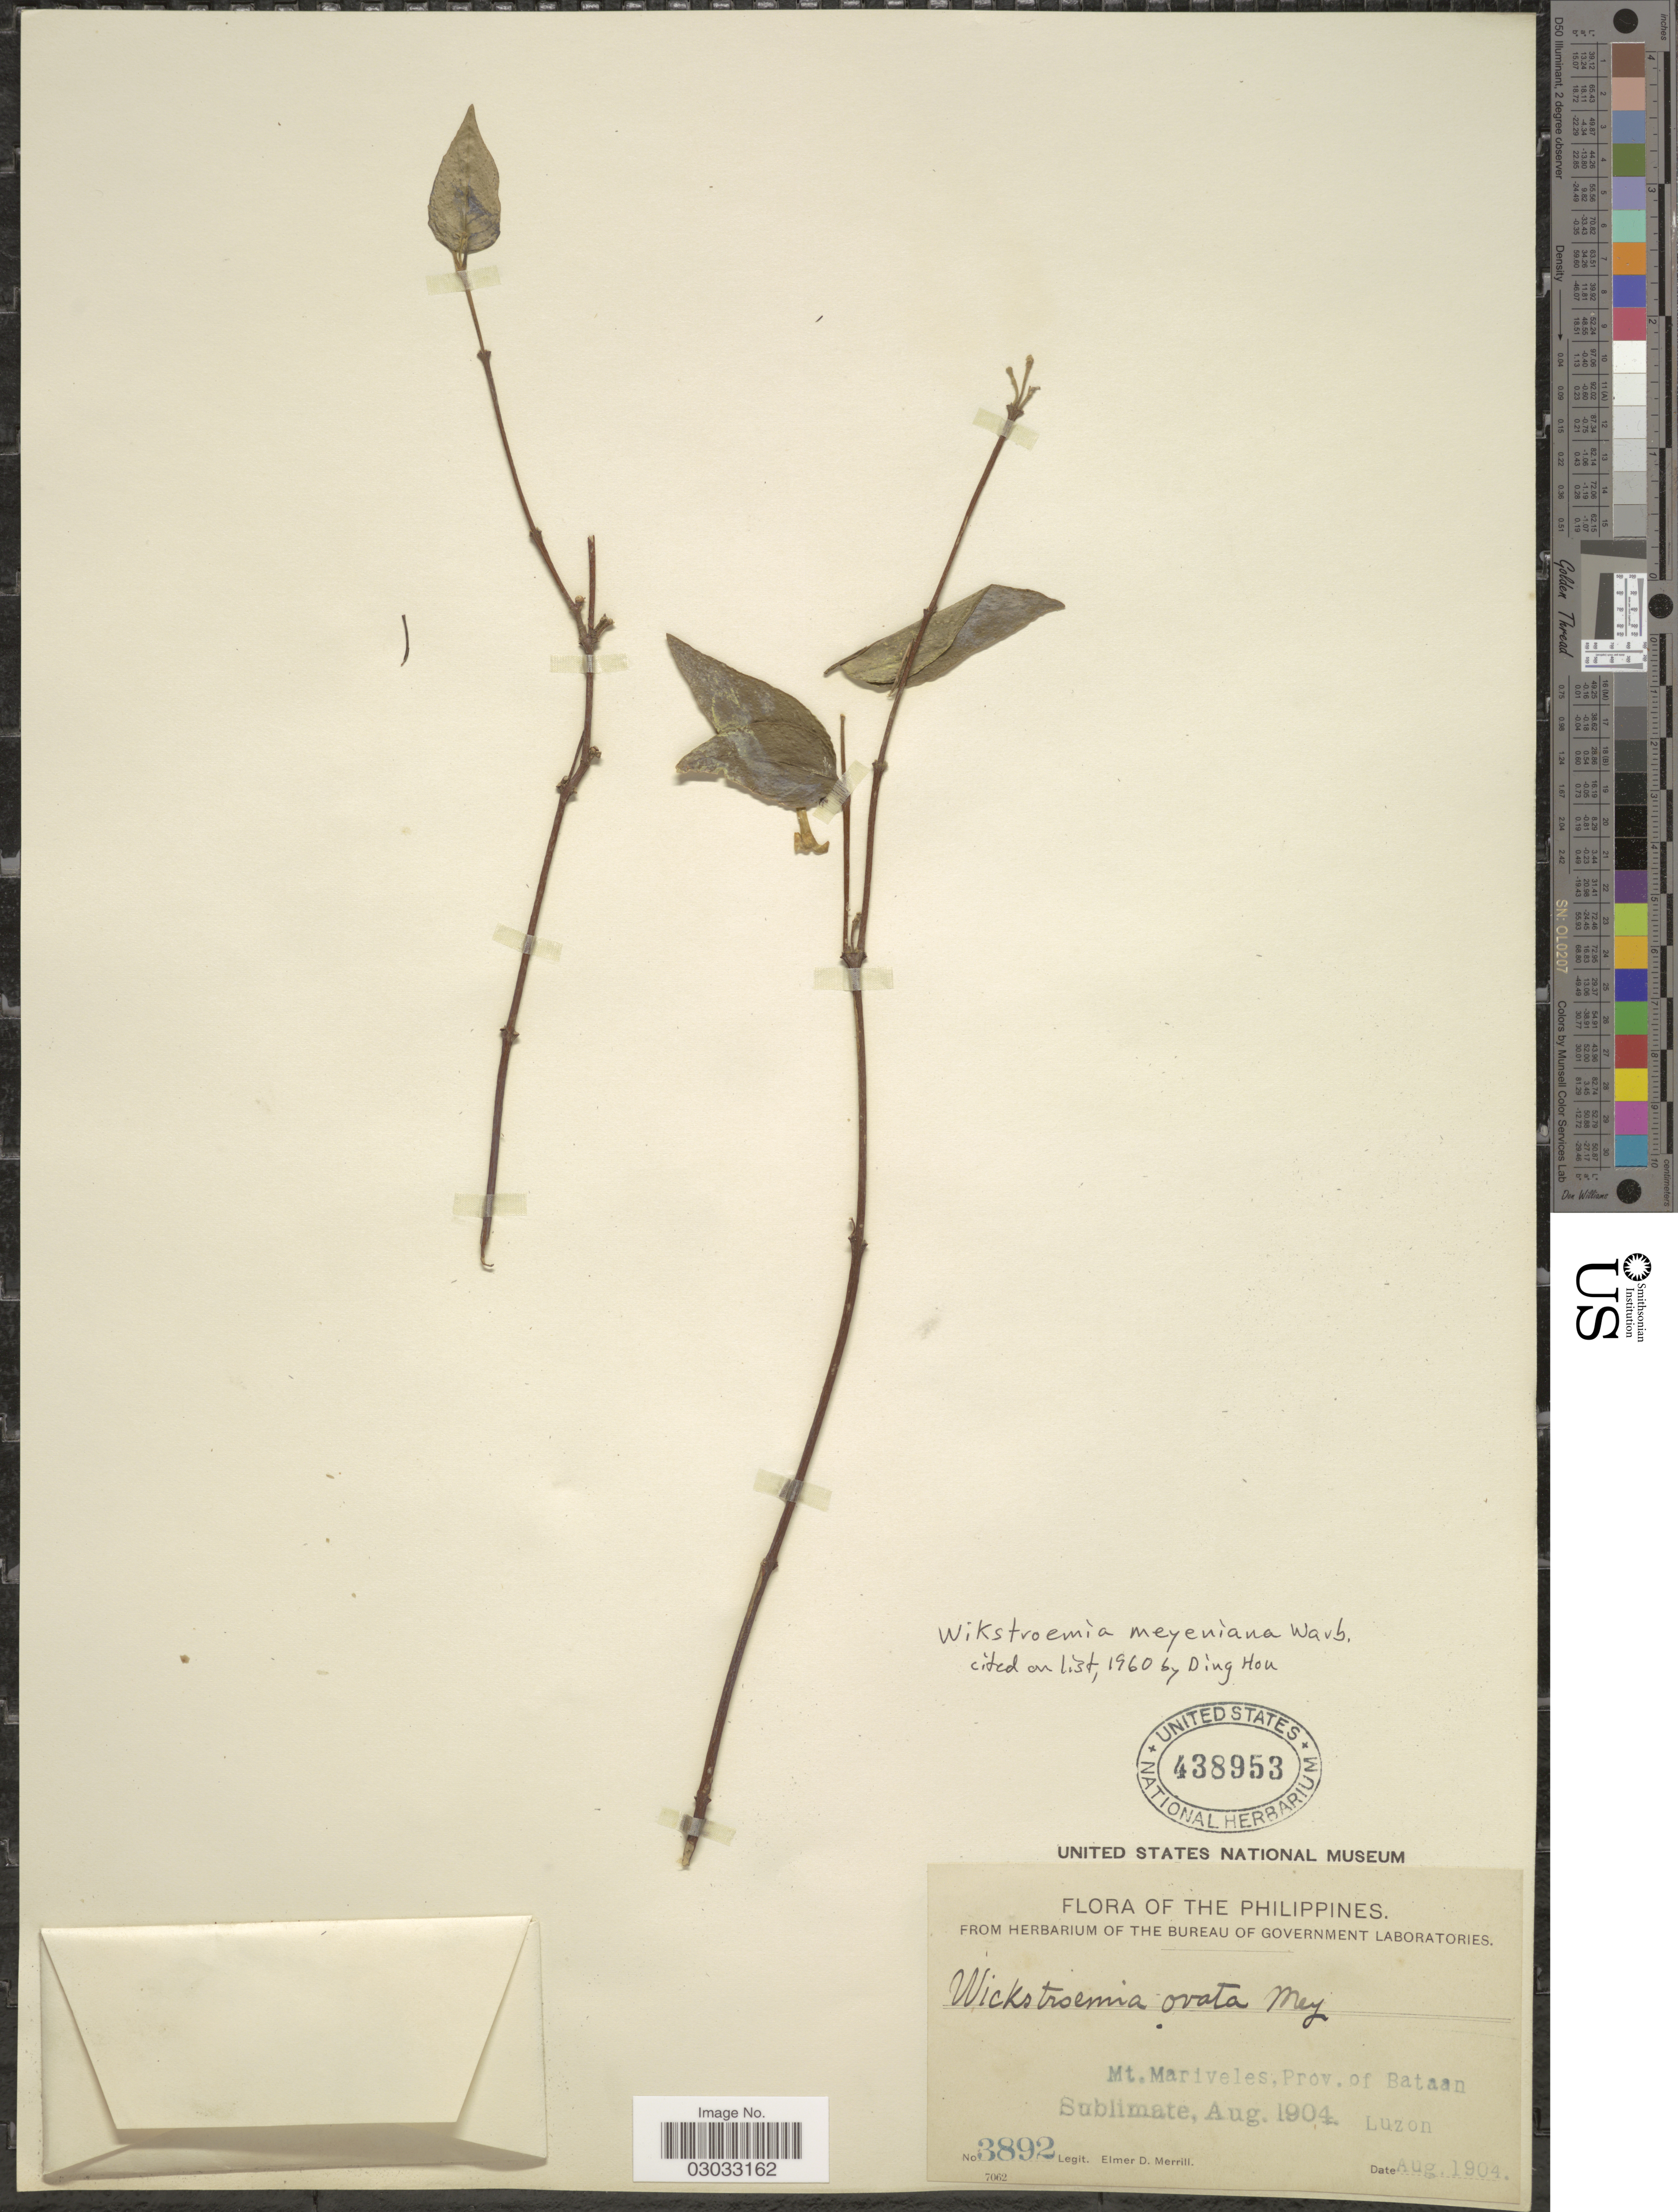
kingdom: Plantae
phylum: Tracheophyta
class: Magnoliopsida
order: Malvales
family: Thymelaeaceae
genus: Wikstroemia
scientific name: Wikstroemia meyeniana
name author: Warb.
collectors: E. D. Merrill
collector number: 3892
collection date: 1904-08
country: Philippines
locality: Mt. Mariveles, Prov. of Bataan, Luzon.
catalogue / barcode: US 438953